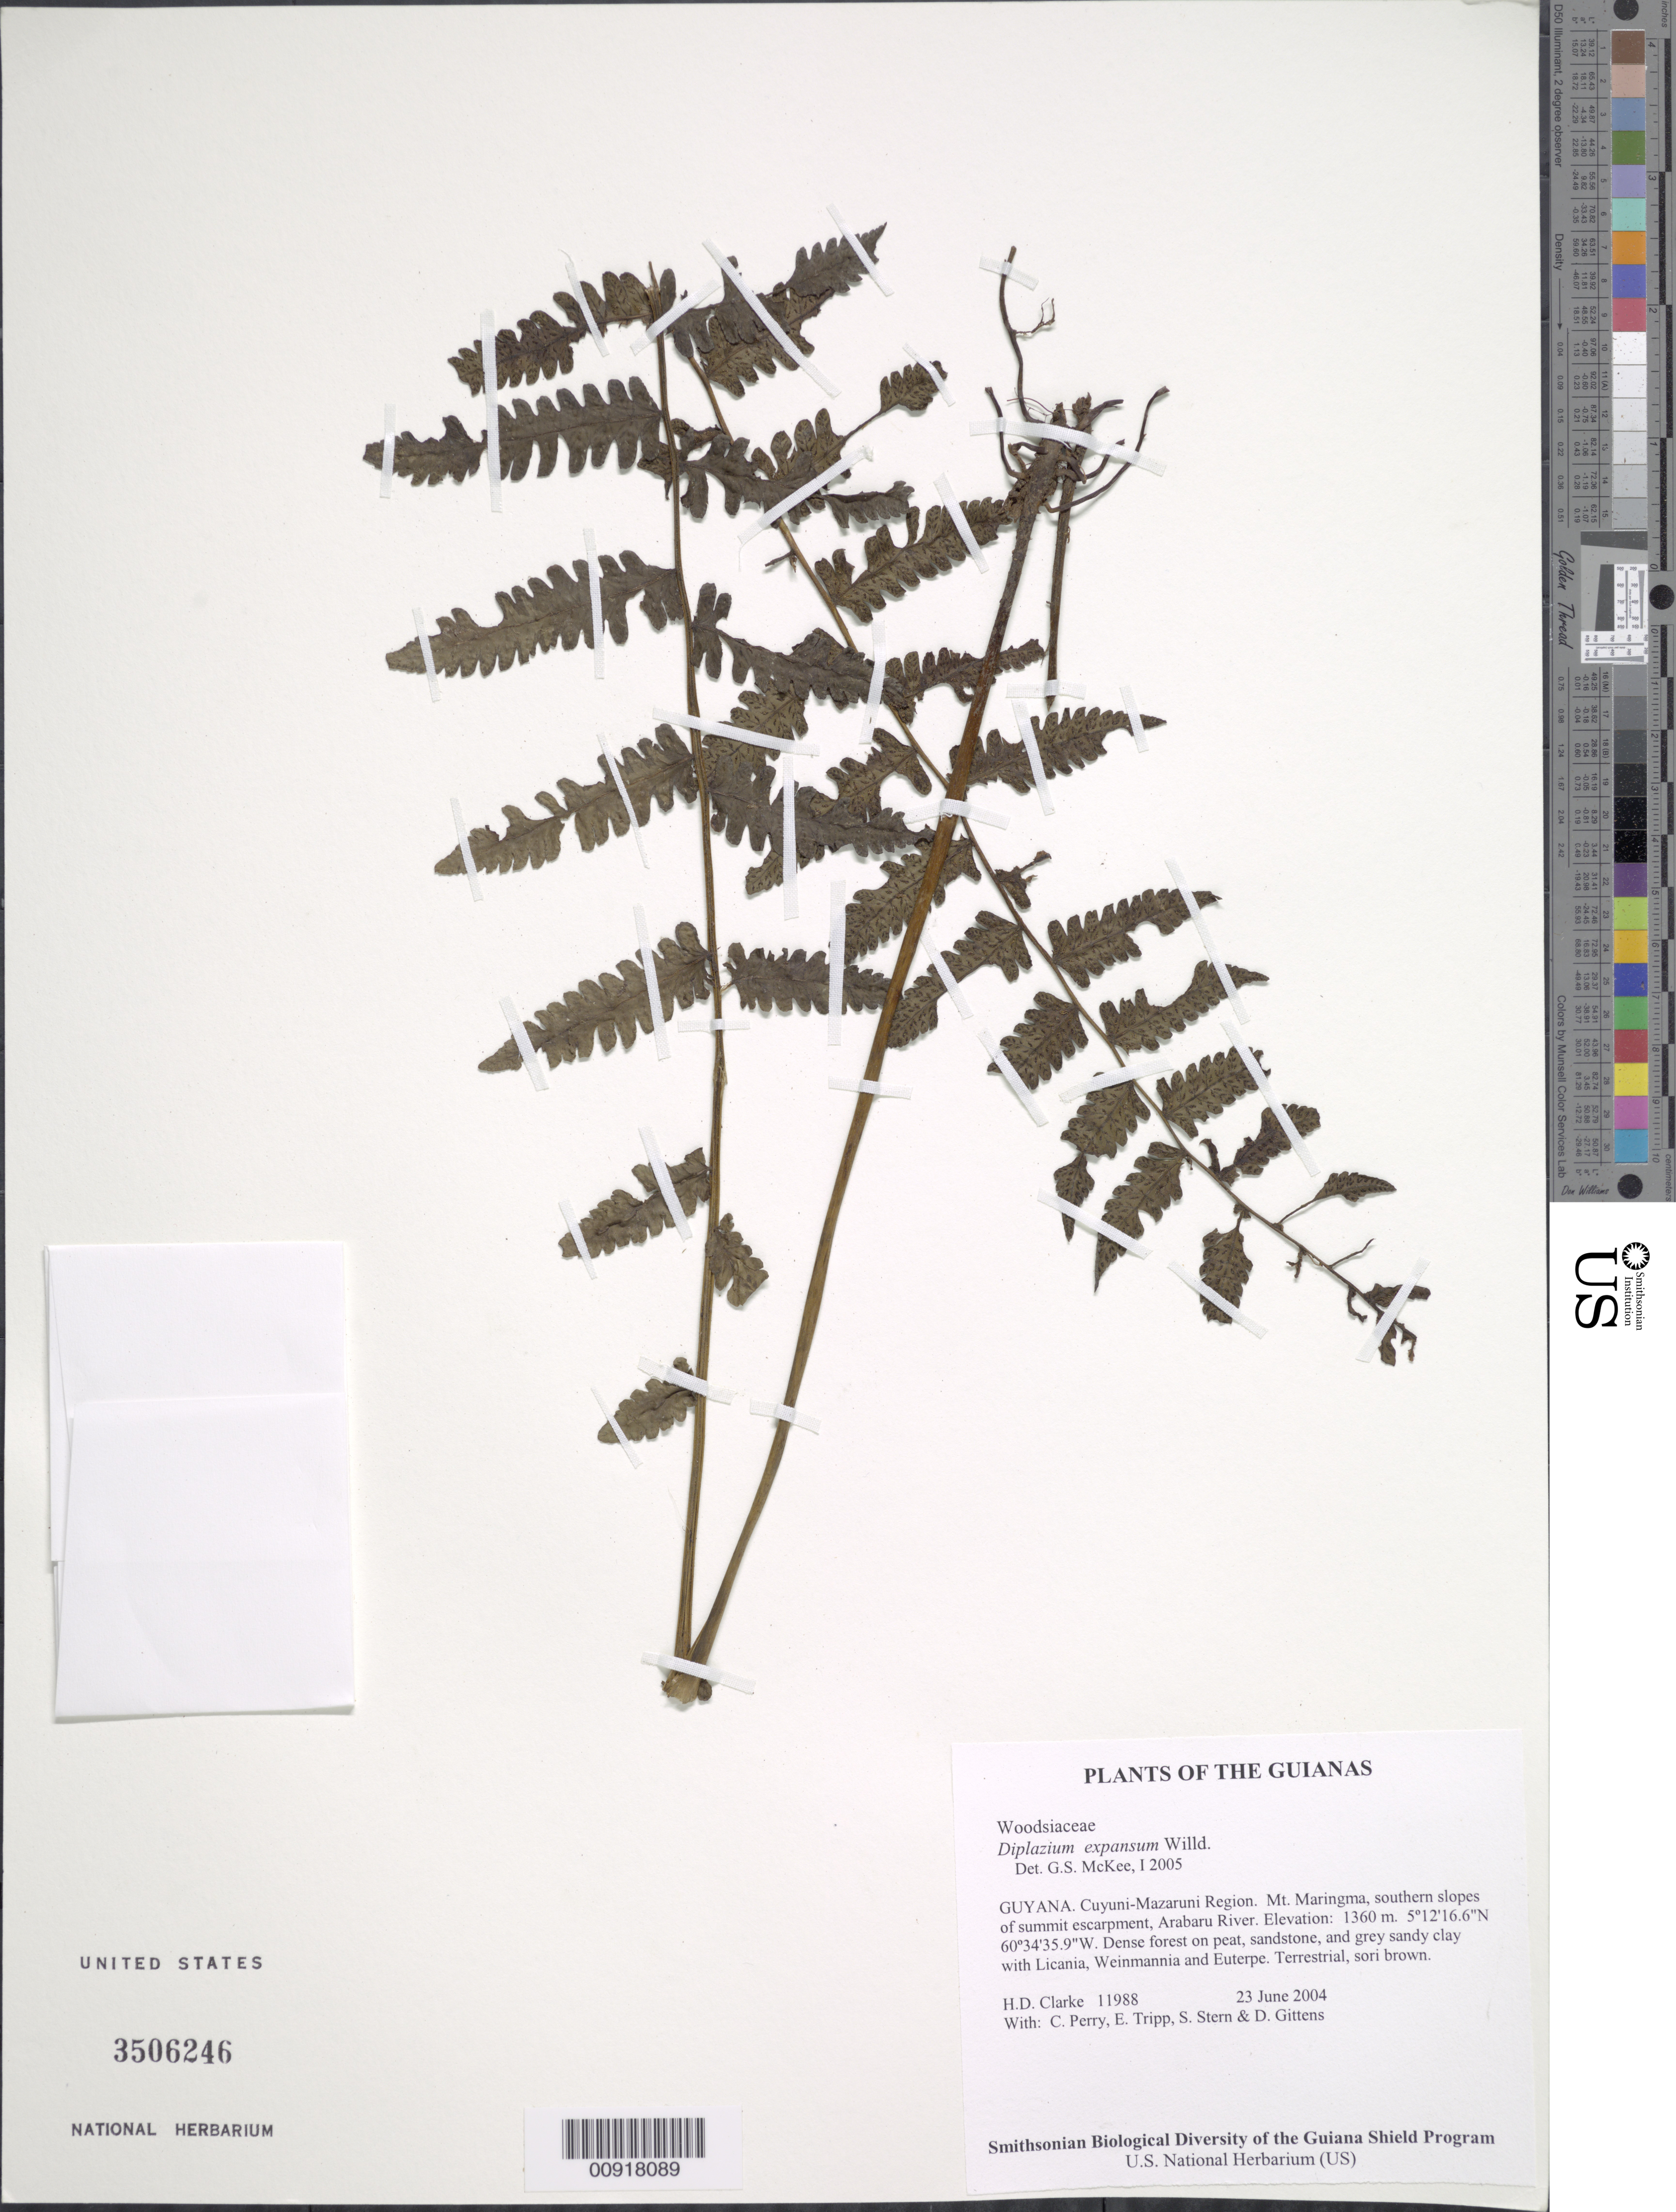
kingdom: Plantae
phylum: Tracheophyta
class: Polypodiopsida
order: Polypodiales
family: Athyriaceae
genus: Diplazium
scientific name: Diplazium expansum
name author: Willd.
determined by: McKee, G. S., (US), NMNH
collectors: H. D. Clarke, C. Perry, E. Tripp, S. R. Stern & D. Gittens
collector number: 11988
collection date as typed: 23 June 2004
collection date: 2004-06-23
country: Guyana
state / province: Cuyuni-Mazaruni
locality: Mt. Maringma, southern slopes of summit escarpment, Arabaru River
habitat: Dense forest on peat, sandstone, and grey sandy clay with Licania, Weinmannia and Euterpe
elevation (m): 1360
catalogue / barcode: US 3506246